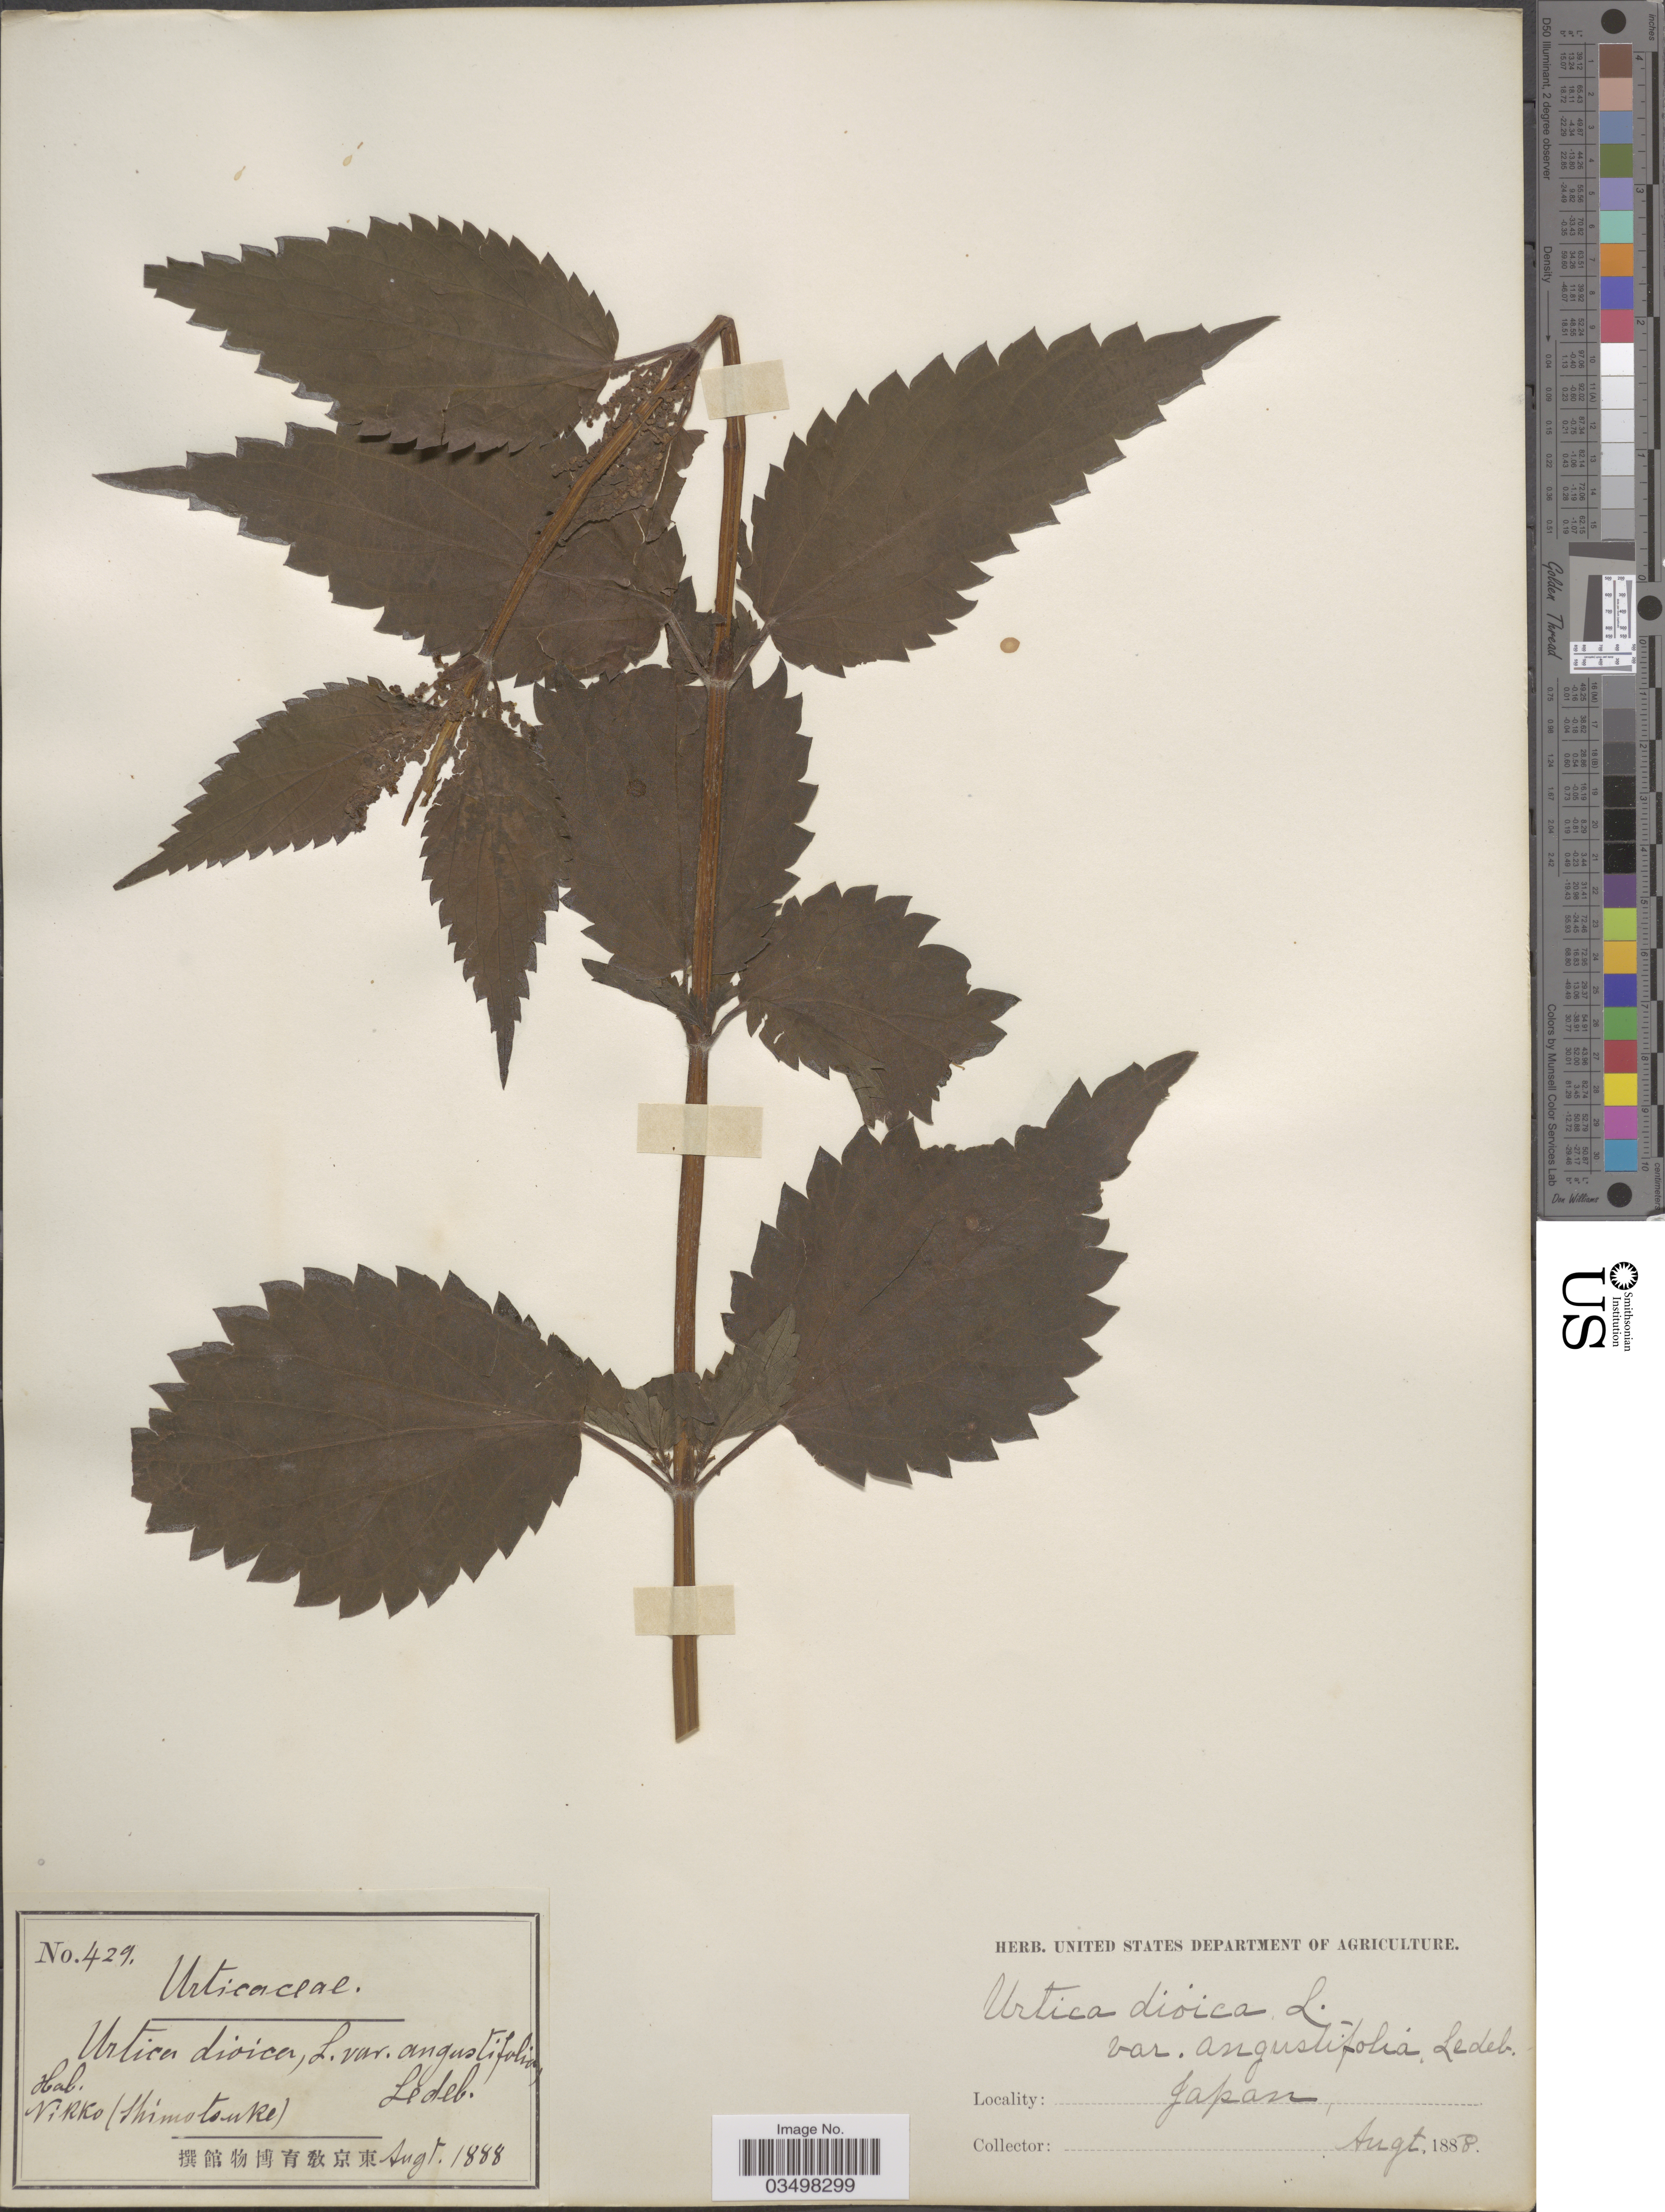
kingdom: Plantae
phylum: Tracheophyta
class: Magnoliopsida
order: Rosales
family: Urticaceae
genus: Urtica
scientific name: Urtica angustifolia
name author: Fisch. ex Hornem.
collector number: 429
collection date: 1888-08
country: Japan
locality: Nikko (Shimotsuke).